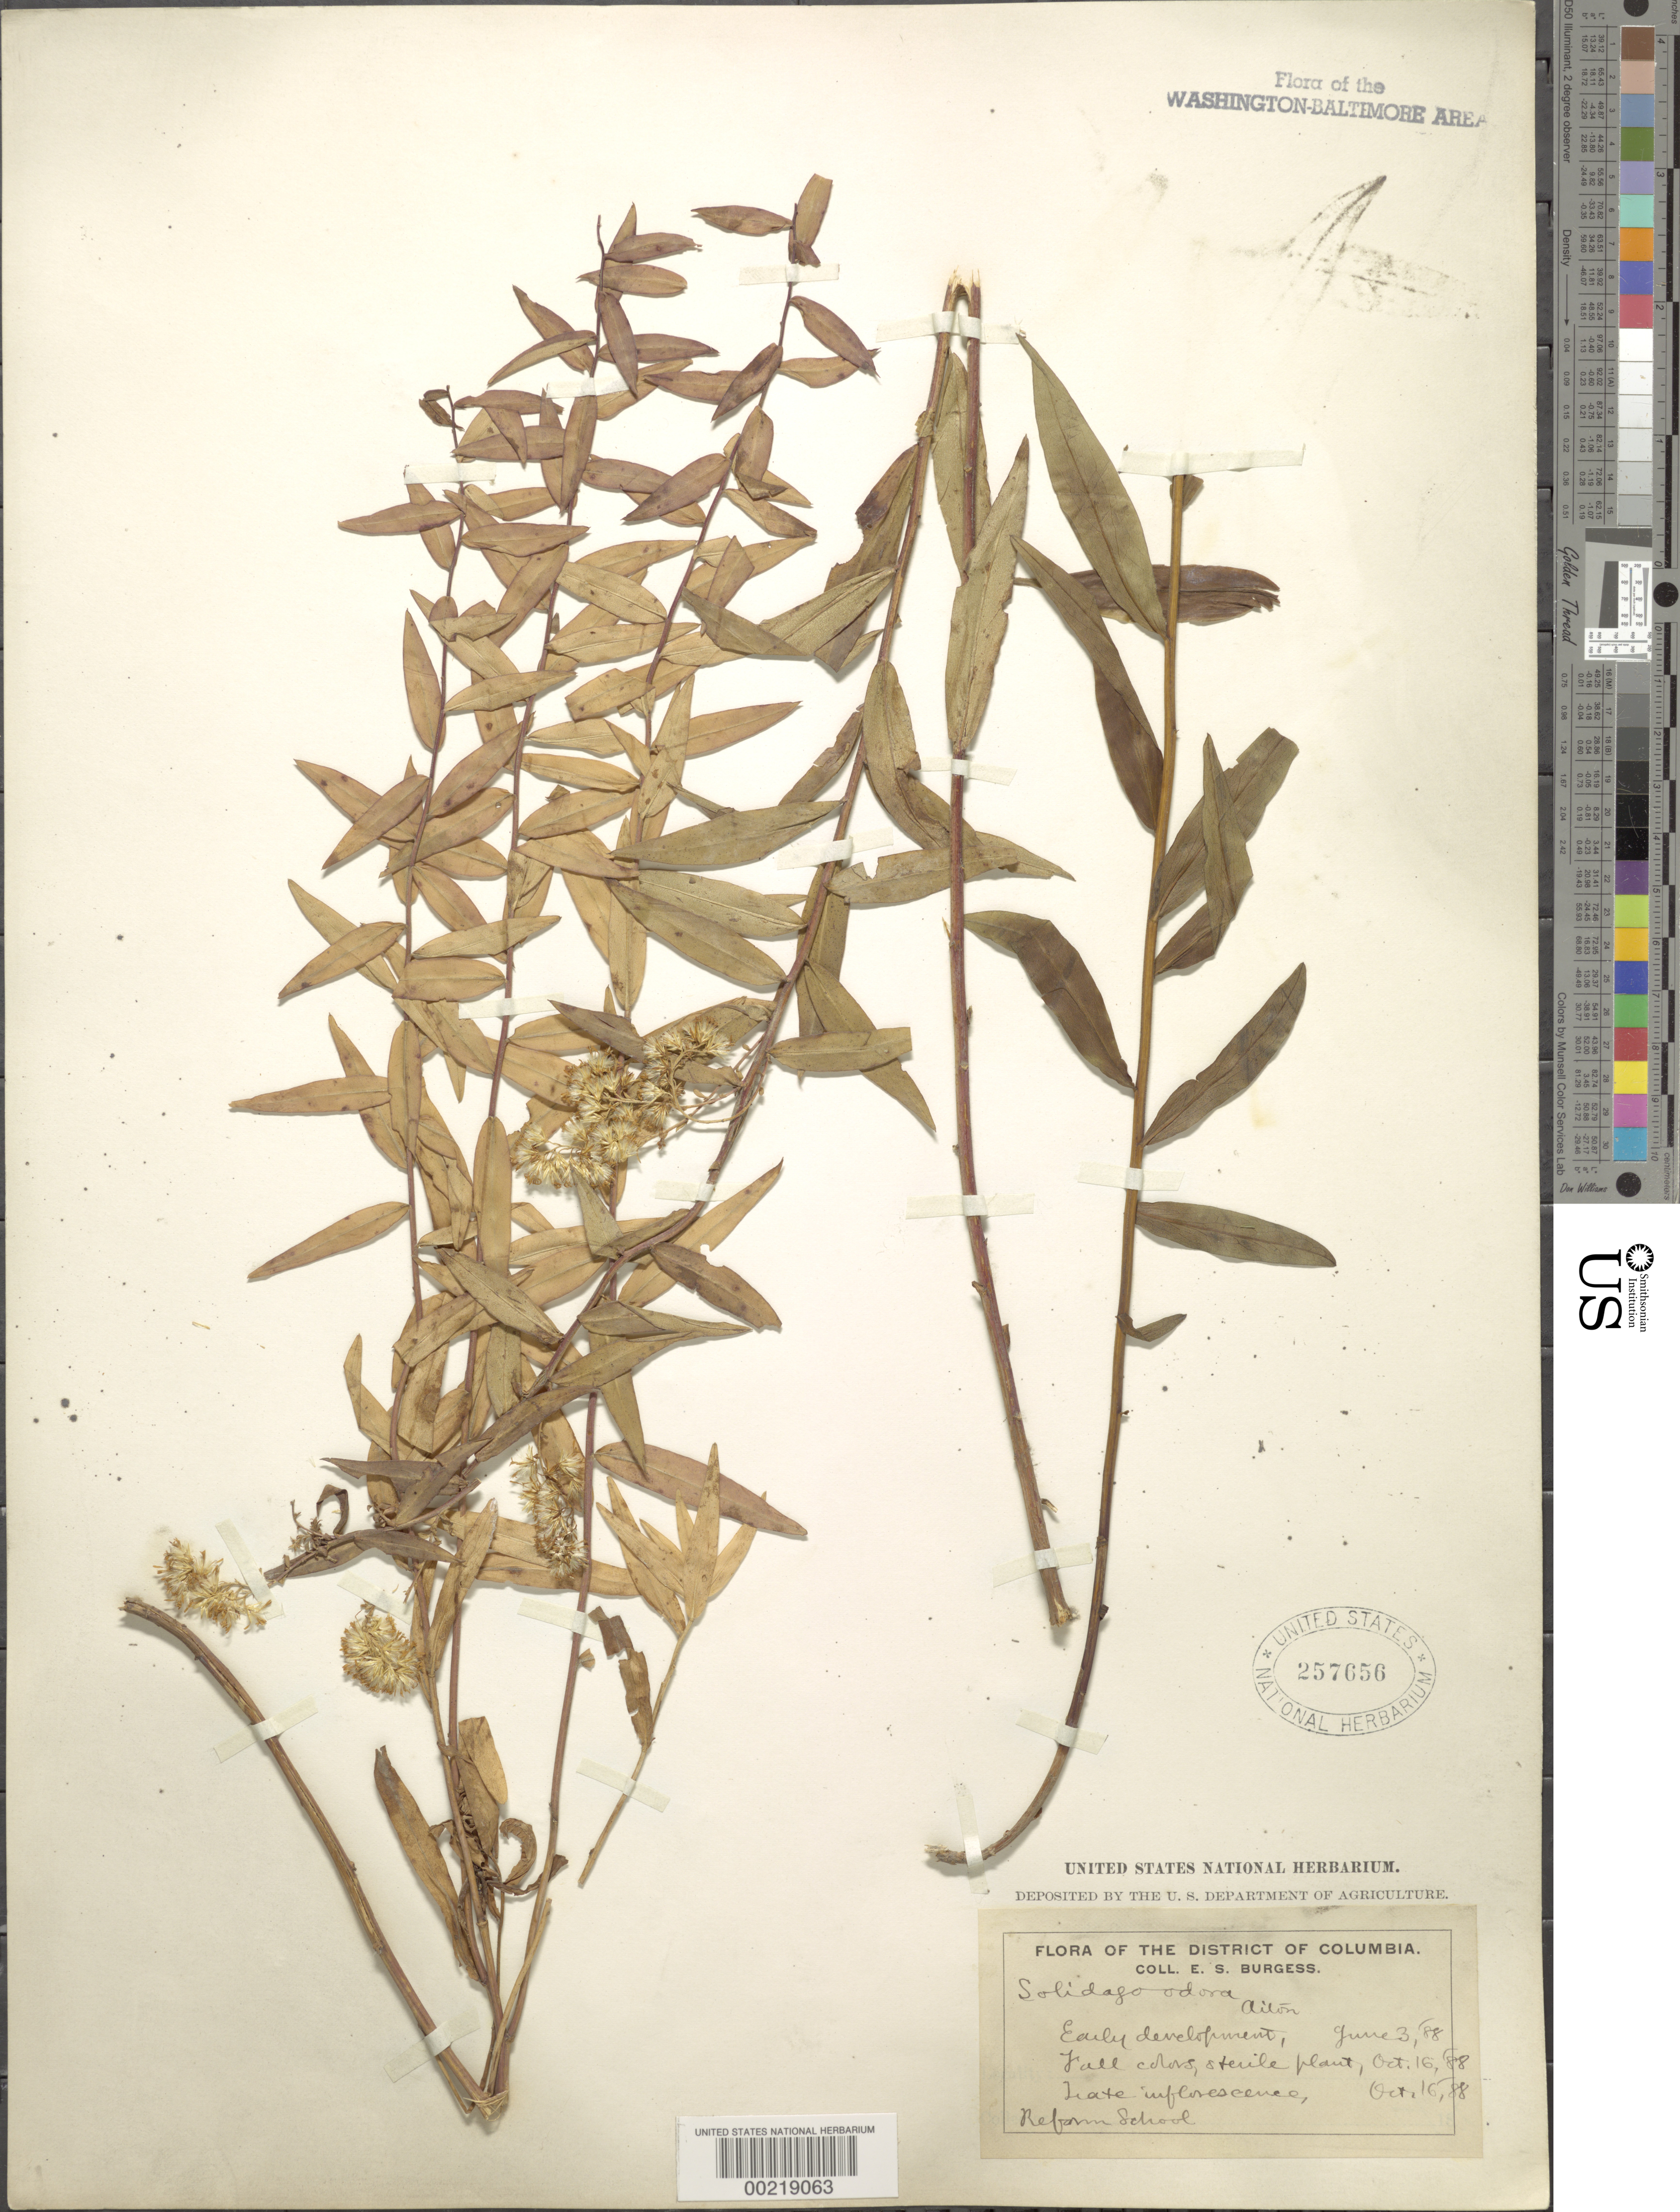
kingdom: Plantae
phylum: Tracheophyta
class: Magnoliopsida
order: Asterales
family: Asteraceae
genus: Solidago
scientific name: Solidago odora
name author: Aiton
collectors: E. Burgess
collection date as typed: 16 Oct 1888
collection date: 1888-10-16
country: United States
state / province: District of Columbia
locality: Reform School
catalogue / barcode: US 257656